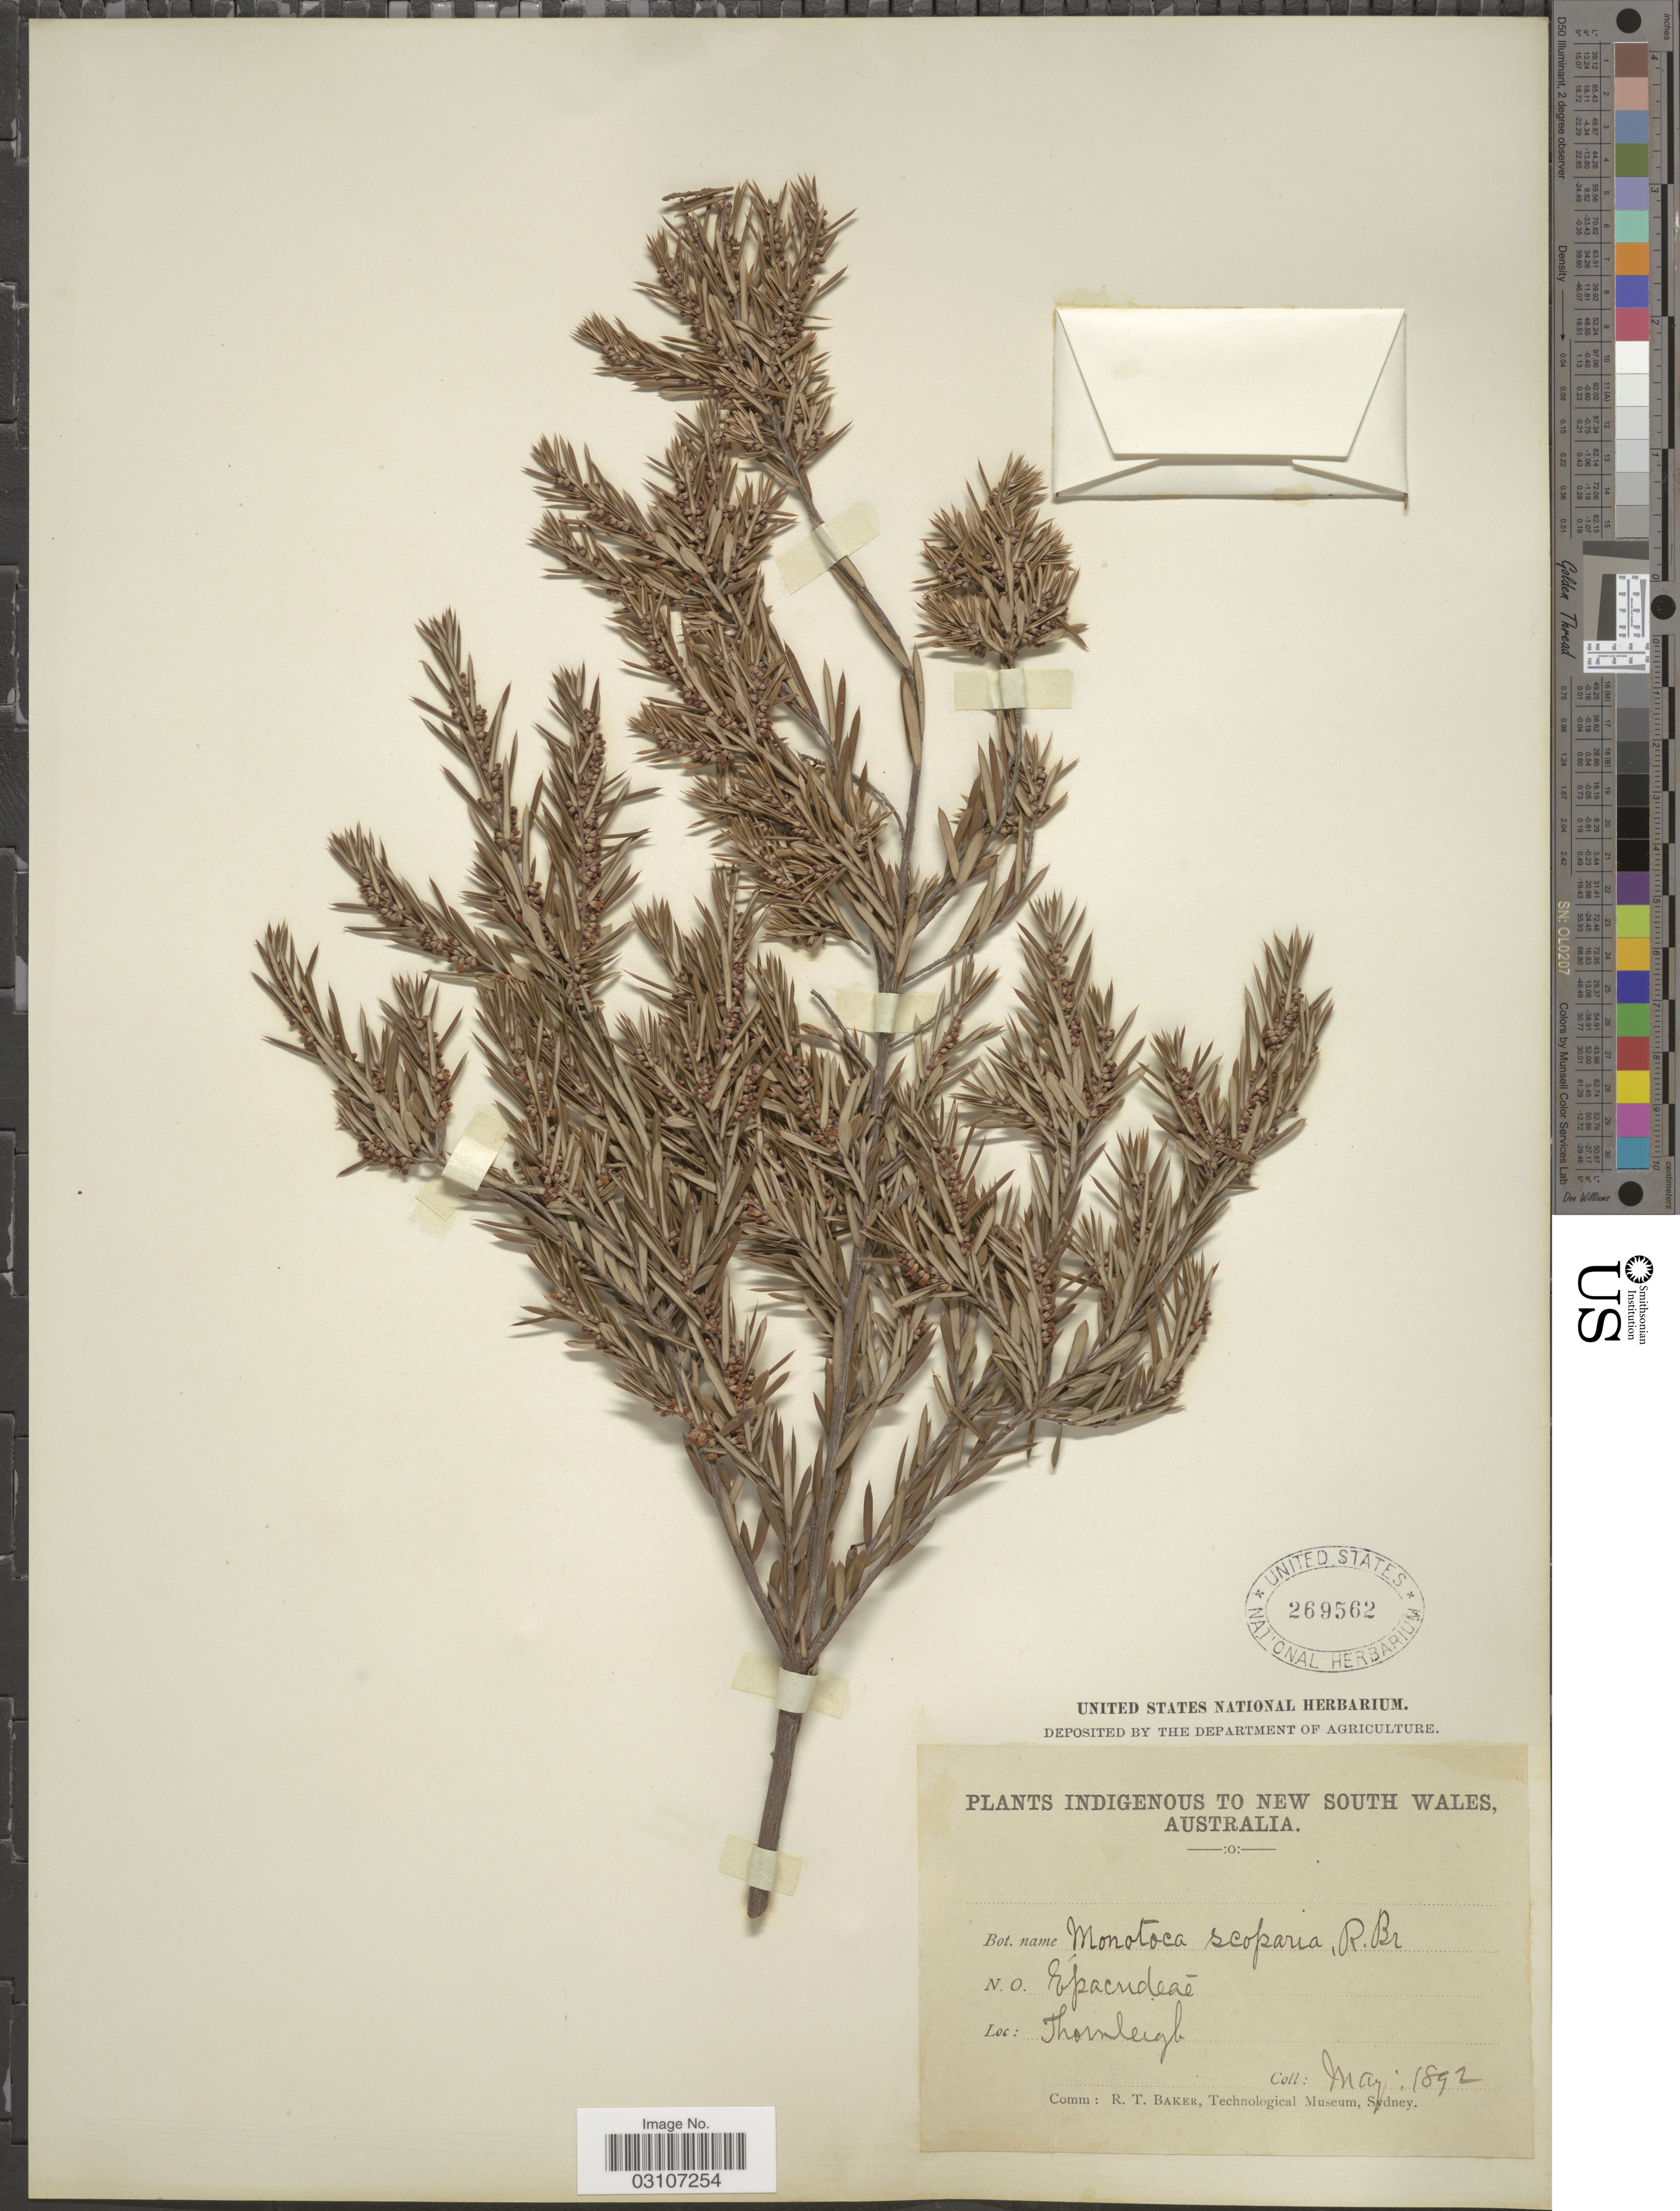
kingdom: Plantae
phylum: Tracheophyta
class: Magnoliopsida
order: Ericales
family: Ericaceae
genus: Monotoca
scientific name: Monotoca scoparia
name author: (Sm.) R. Br.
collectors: ex herb. United States National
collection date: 1892-05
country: Australia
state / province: New South Wales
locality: Thornleigh.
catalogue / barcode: US 269562